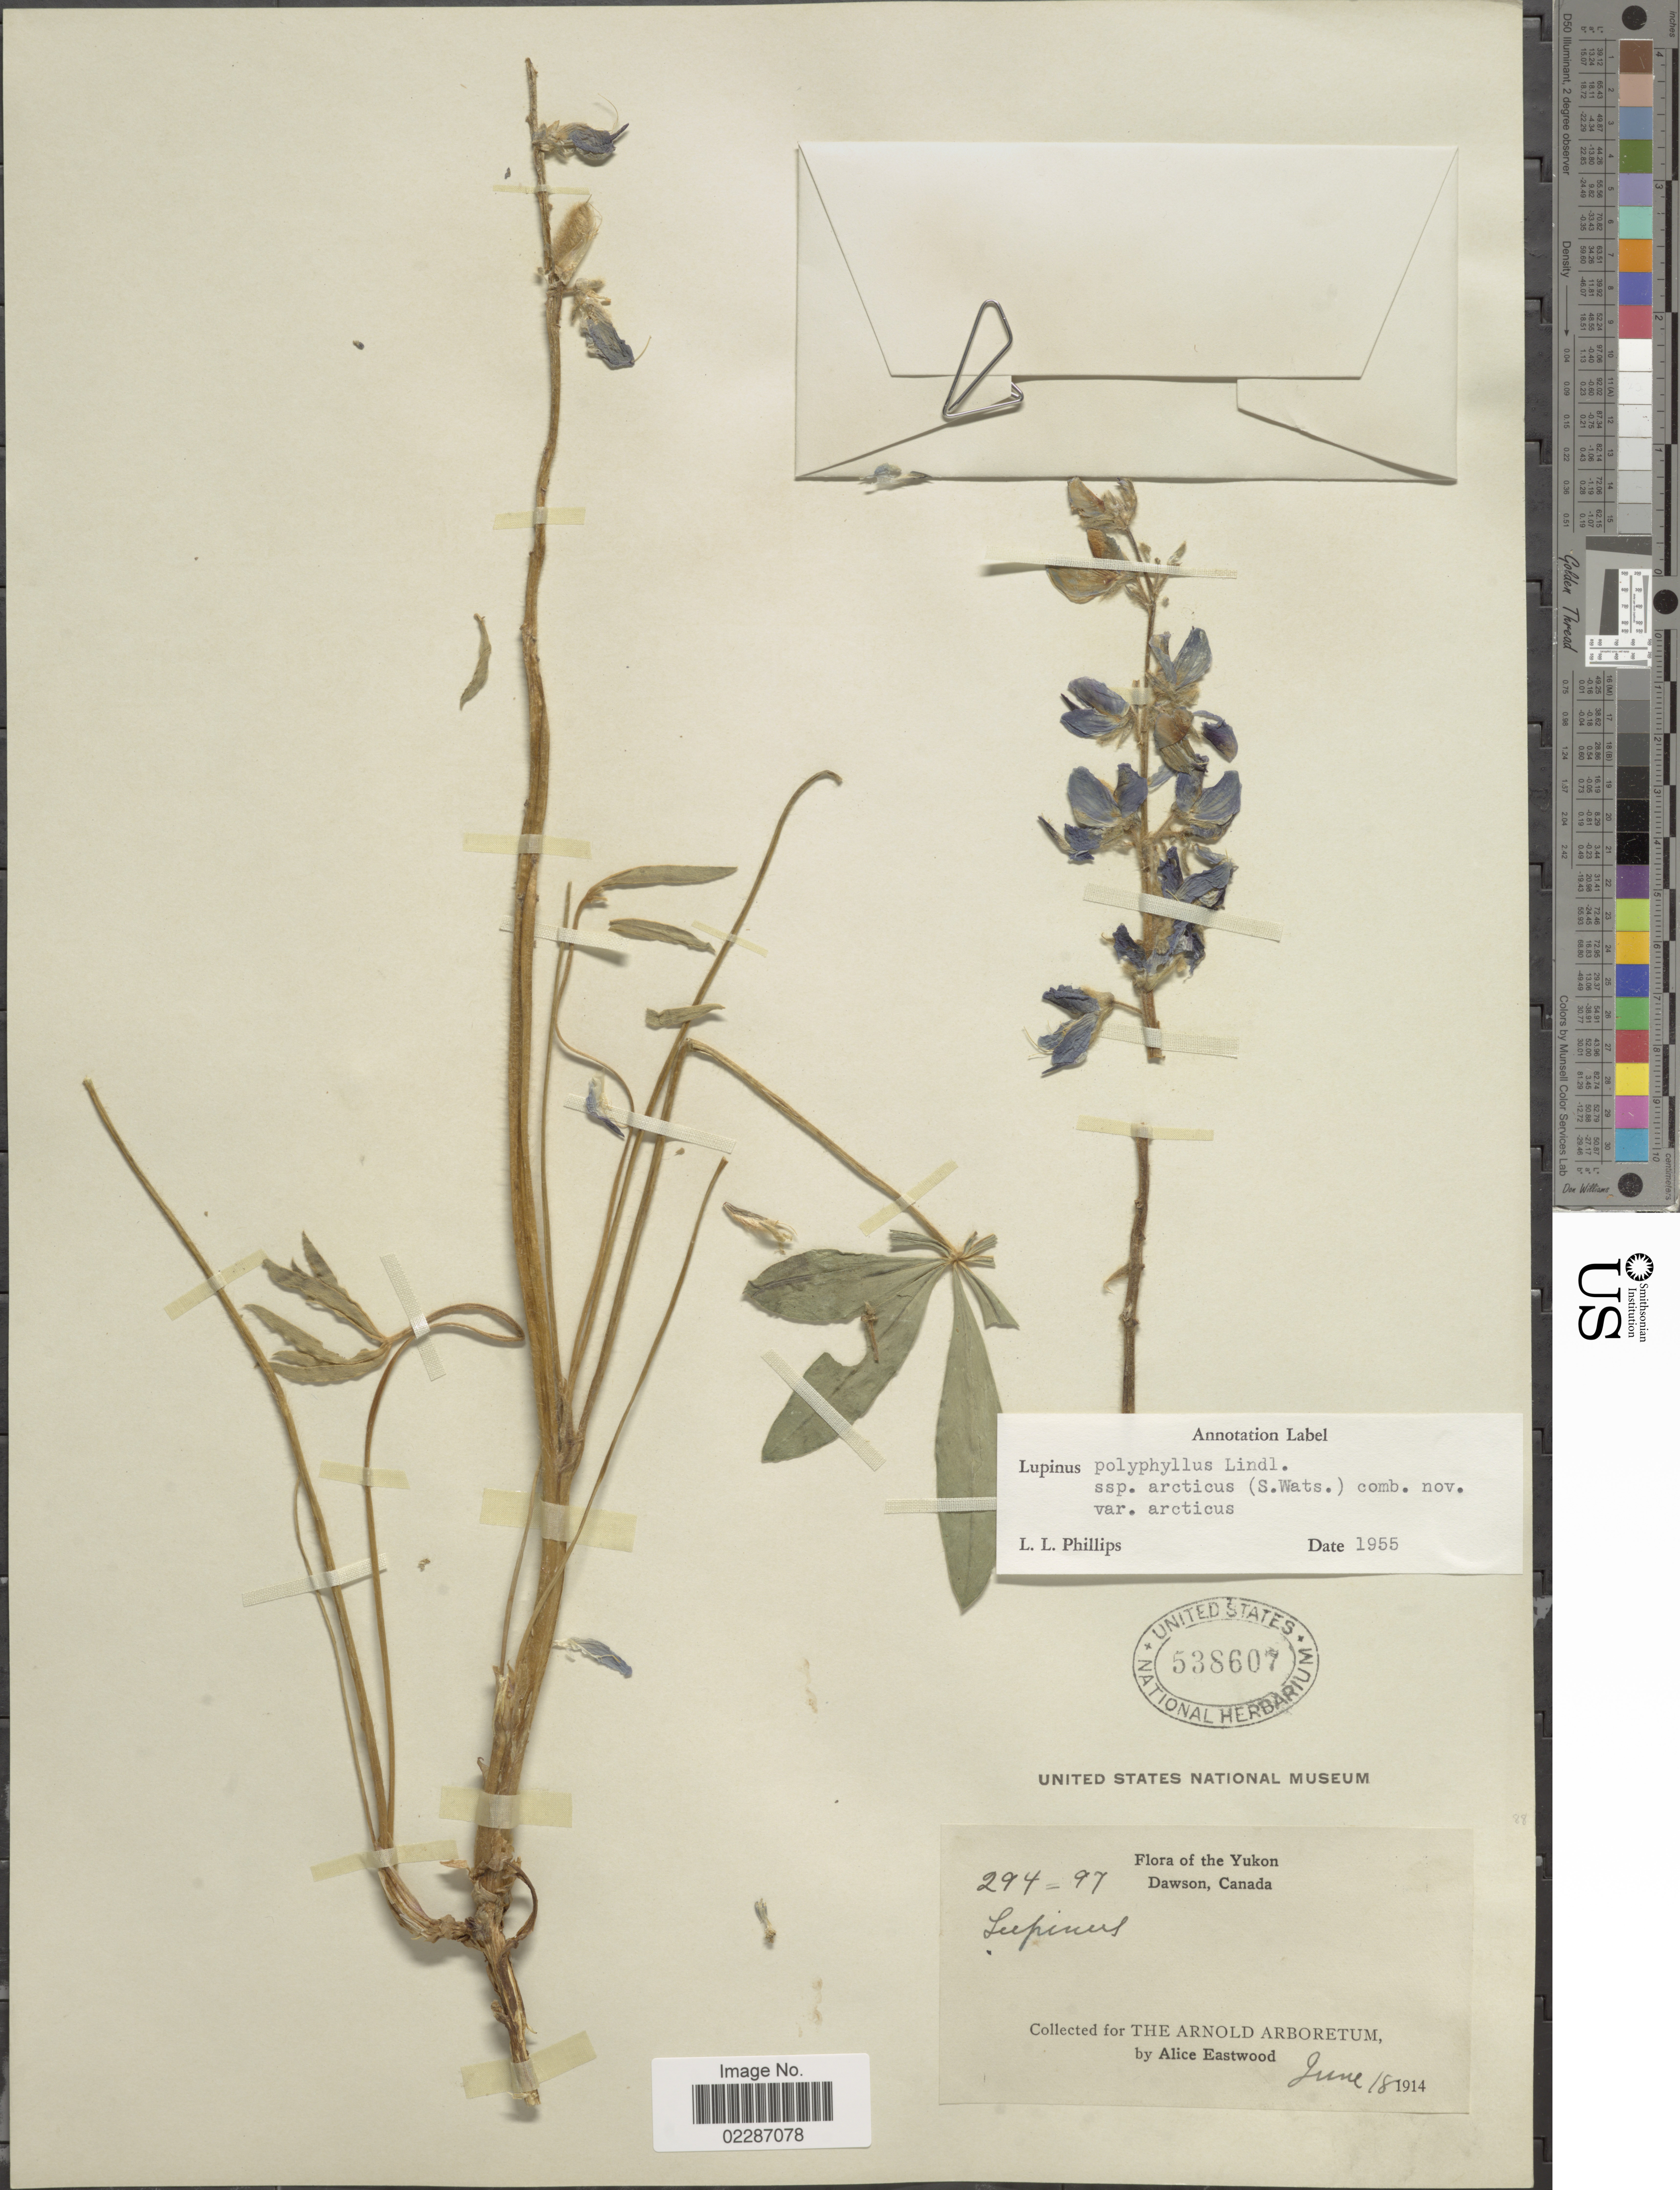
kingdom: Plantae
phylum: Tracheophyta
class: Magnoliopsida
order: Fabales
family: Fabaceae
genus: Lupinus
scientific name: Lupinus arcticus subsp. arcticus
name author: S. Watson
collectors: A. Eastwood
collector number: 294-97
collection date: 1914-06-18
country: Canada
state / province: Yukon Territory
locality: Dawson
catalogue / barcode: US 538607